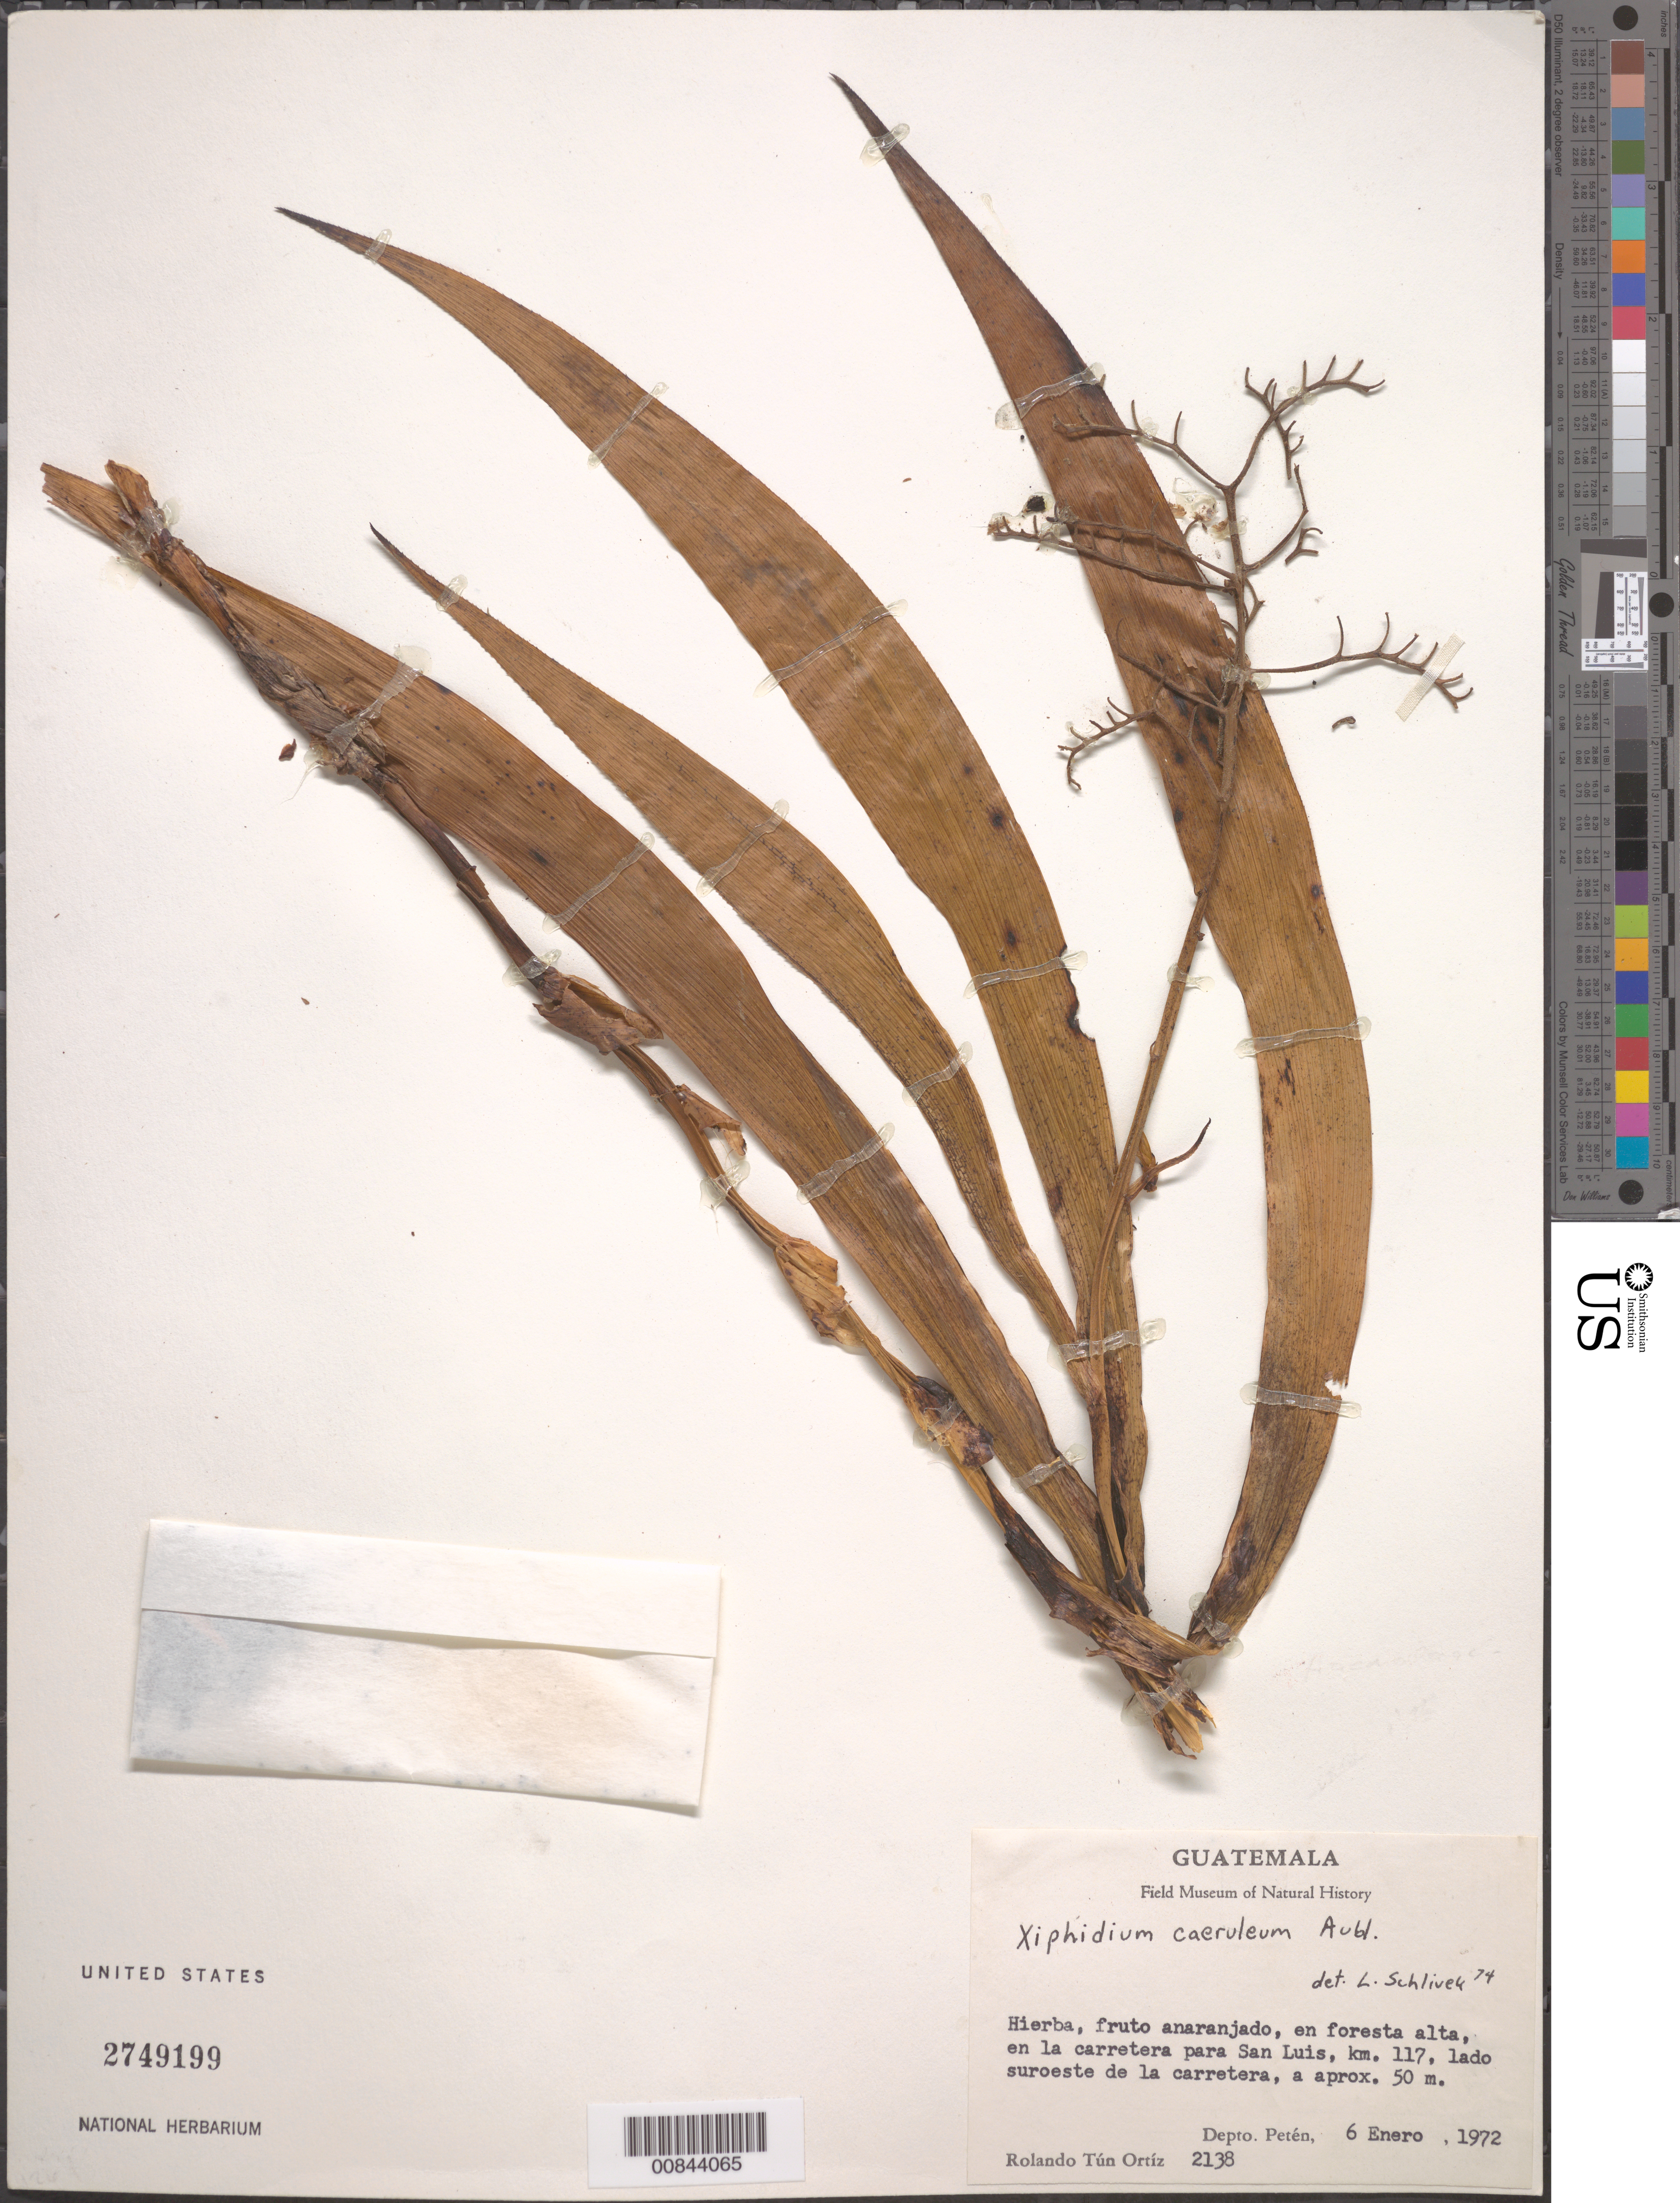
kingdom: Plantae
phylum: Tracheophyta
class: Liliopsida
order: Commelinales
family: Haemodoraceae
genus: Xiphidium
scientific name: Xiphidium caeruleum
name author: Aubl.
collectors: R. Tún Ortiz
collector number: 2138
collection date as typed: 06 Jan 1972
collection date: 1972-01-06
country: Guatemala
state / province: El Petén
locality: San Luis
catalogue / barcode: US 2749199